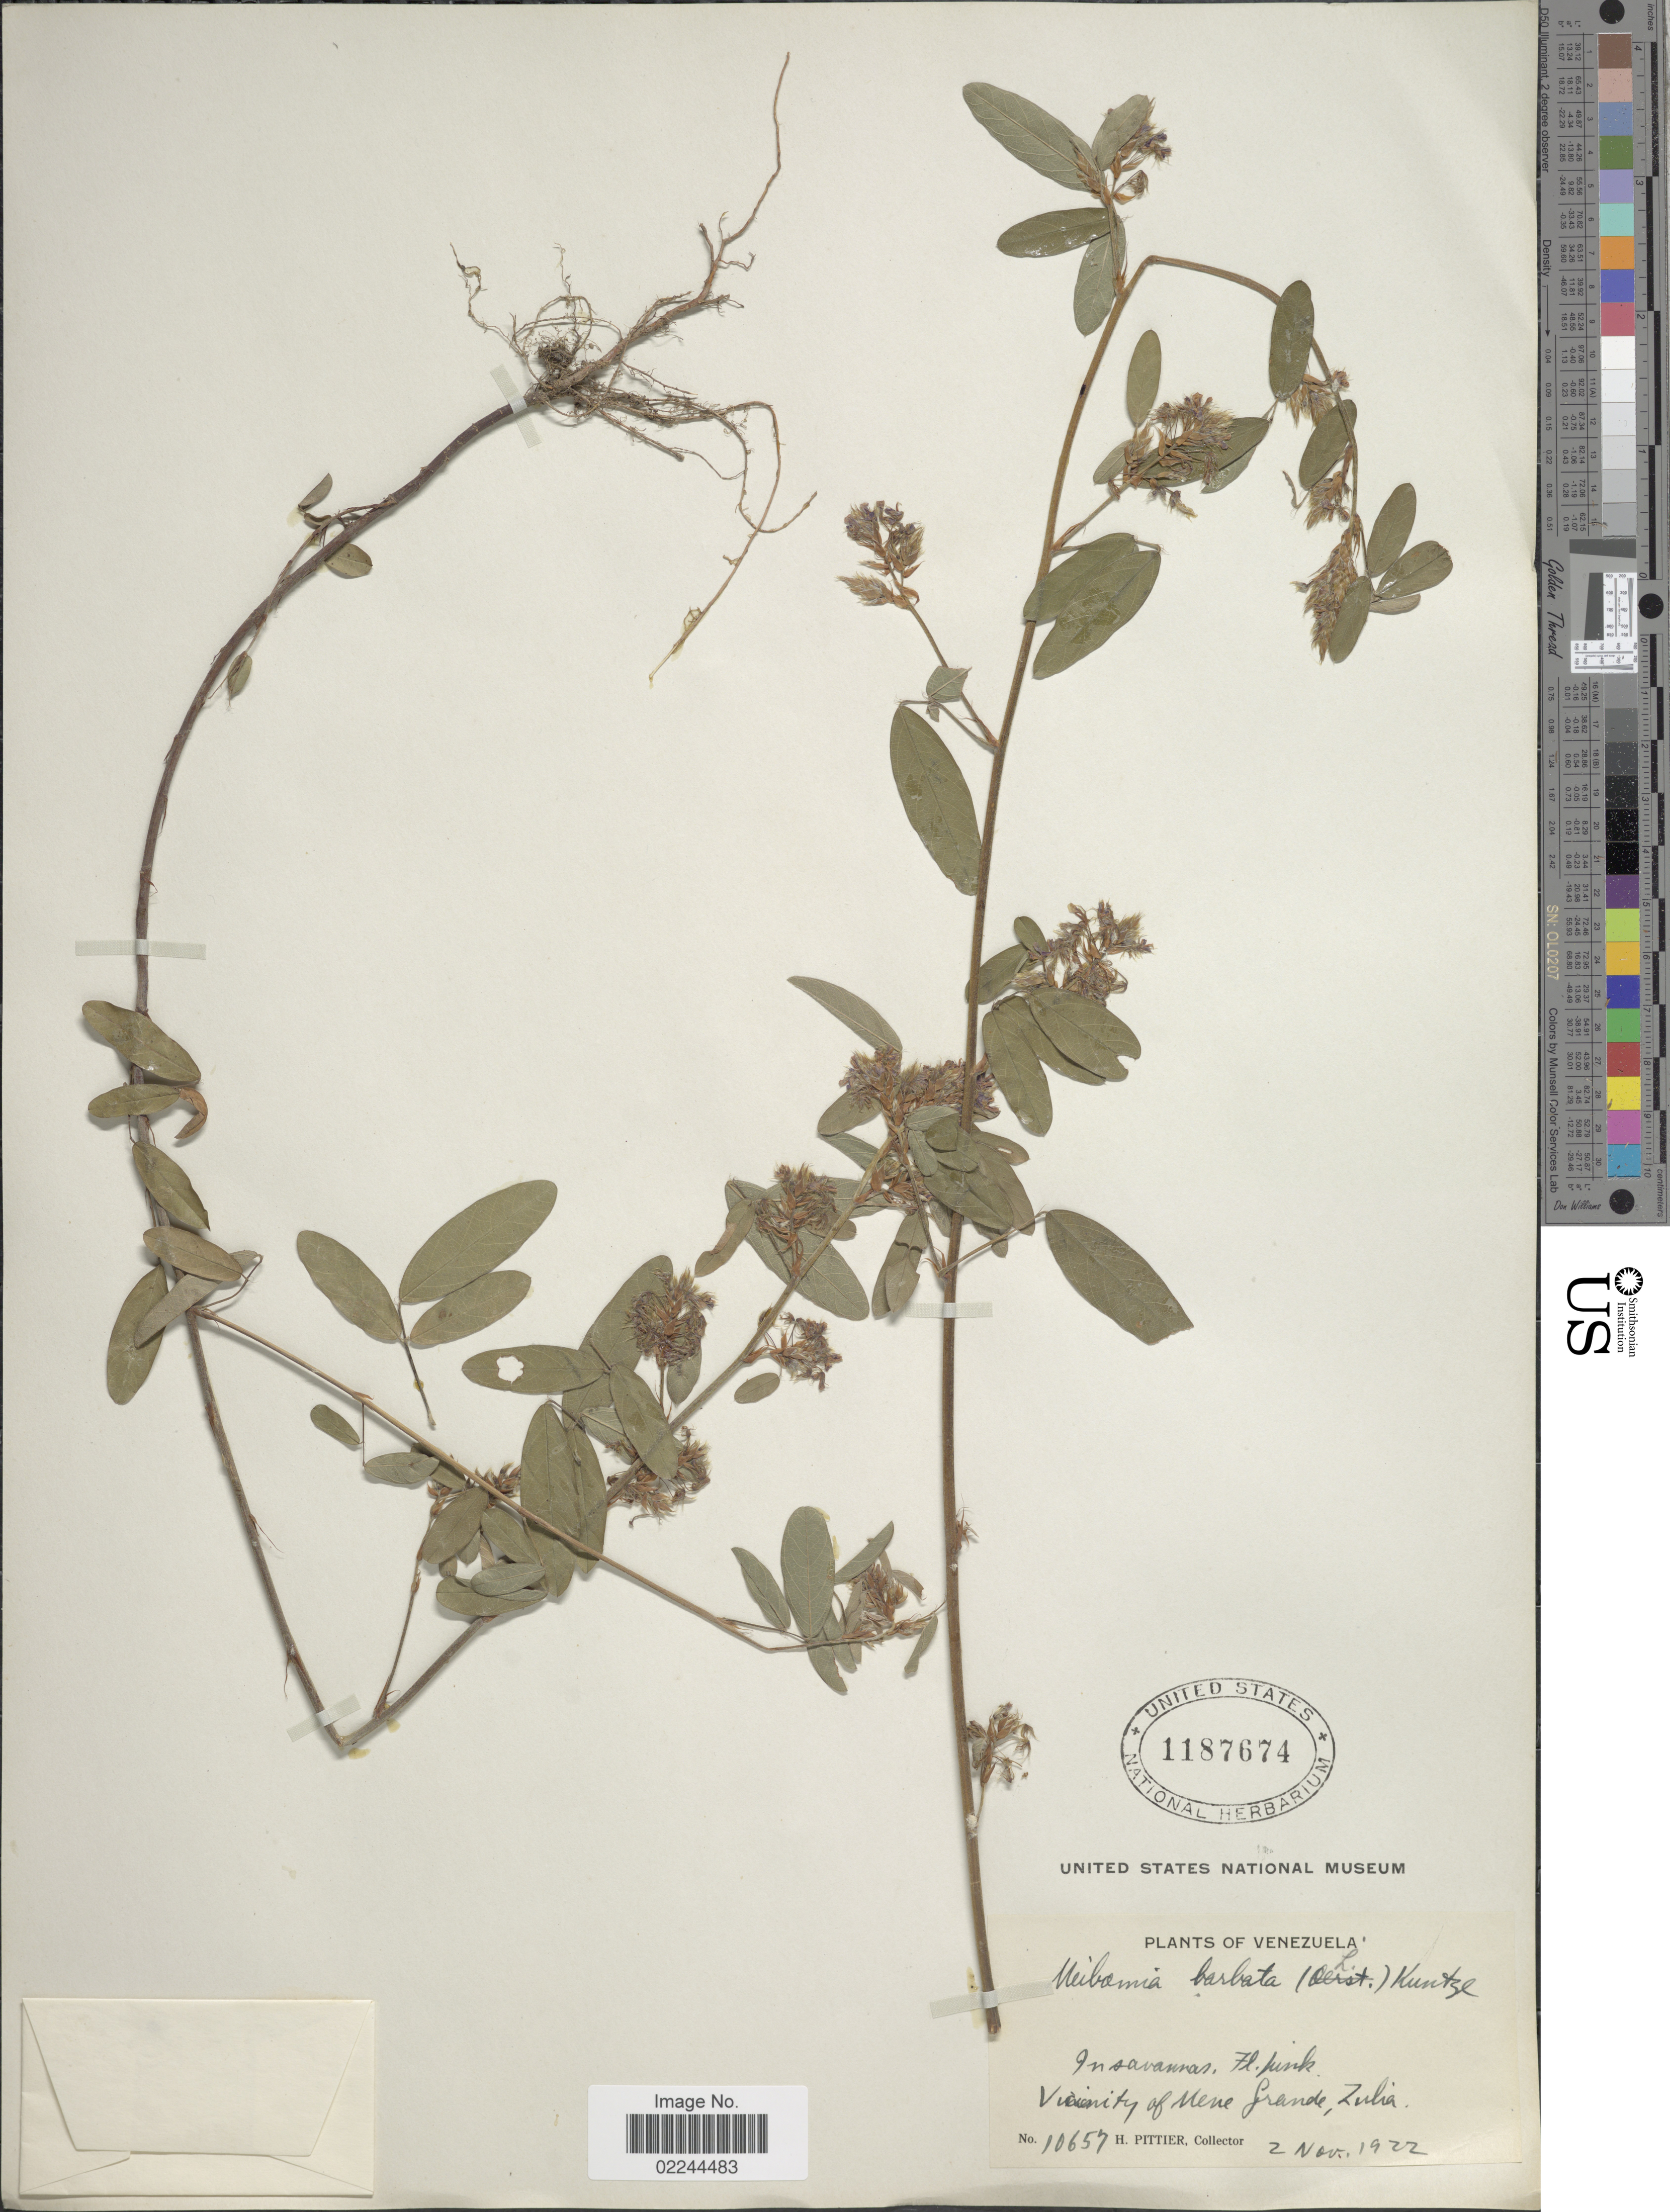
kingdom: Plantae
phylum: Tracheophyta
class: Magnoliopsida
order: Fabales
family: Fabaceae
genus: Grona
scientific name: Grona barbata var. barbata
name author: (L.) H. Ohashi & K. Ohashi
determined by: Strong, Mark T., (BOT), Smithsonian Institution - National Museum of Natural History (UNITED STATES)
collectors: H. F. Pittier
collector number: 10657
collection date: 1922-11-02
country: Venezuela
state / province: Zulia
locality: Vicinity of Mene Grande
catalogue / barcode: US 1187674